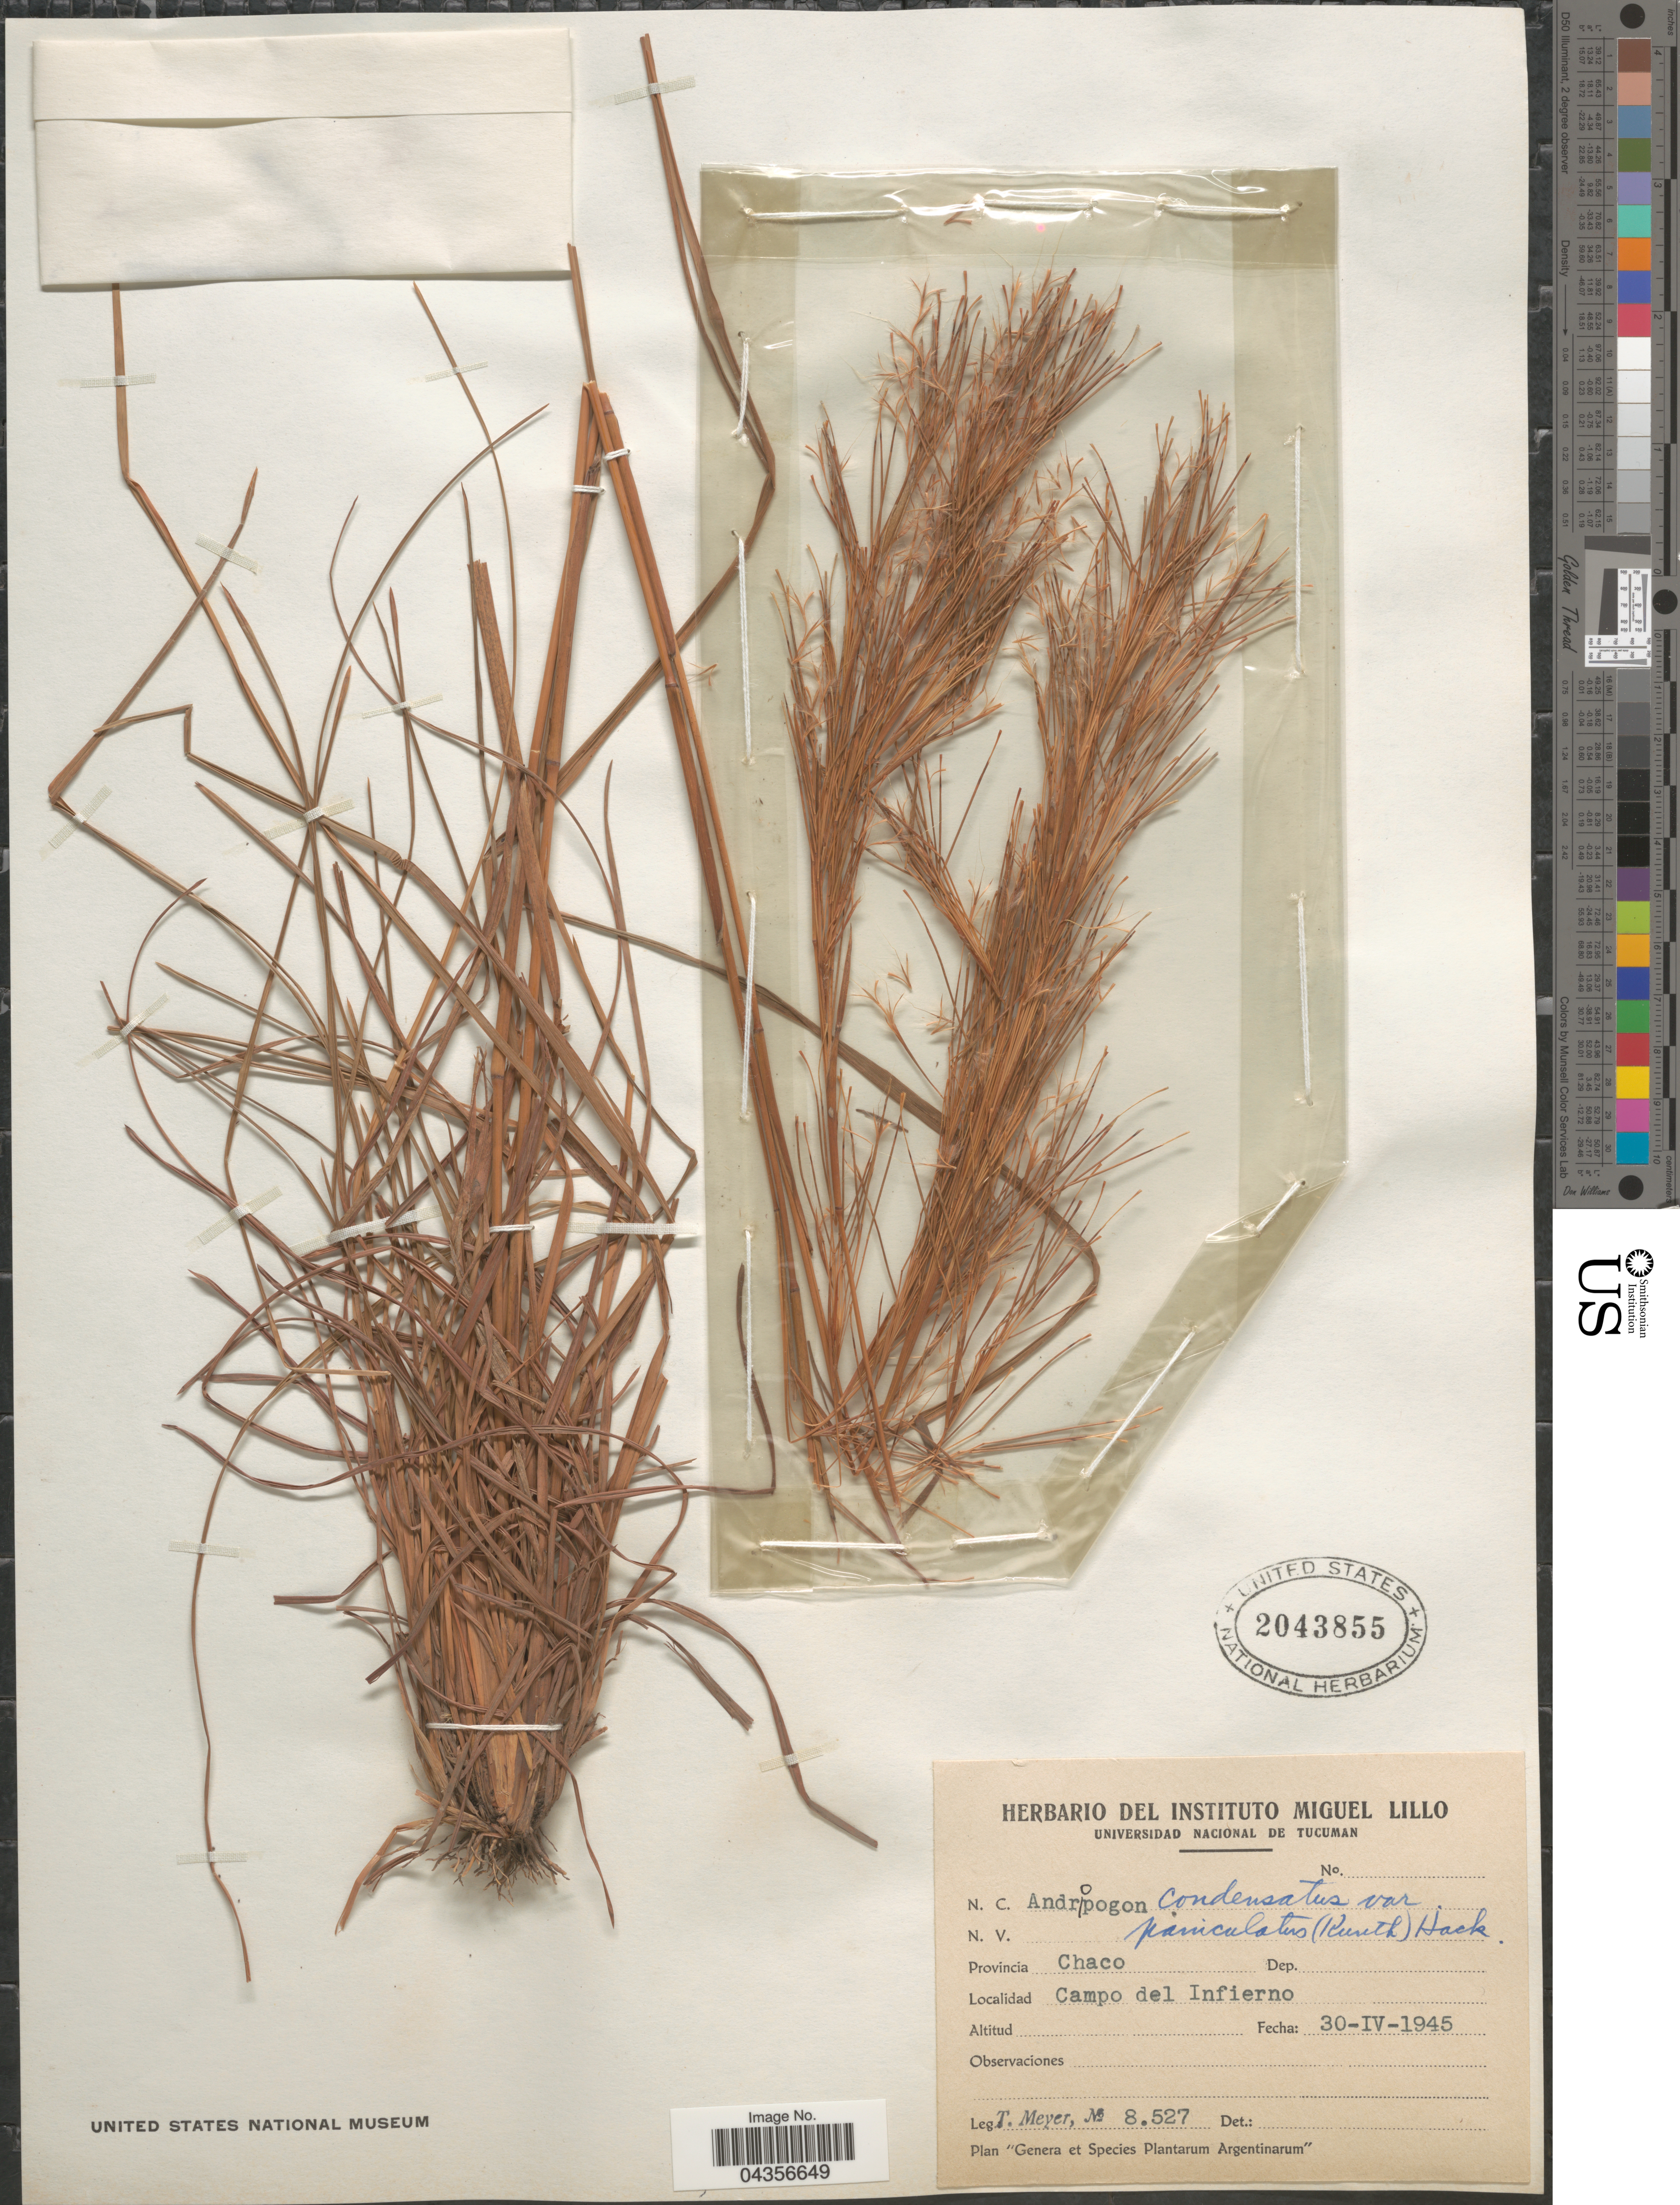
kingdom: Plantae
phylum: Tracheophyta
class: Liliopsida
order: Poales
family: Poaceae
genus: Schizachyrium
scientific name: Schizachyrium microstachyum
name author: (Desv. ex Ham.) Roseng. et al.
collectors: T. Meyer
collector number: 8527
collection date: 1945-04-30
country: Argentina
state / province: Chaco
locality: Provincia Chaco. Campo del Infierno.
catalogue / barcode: US 2043855